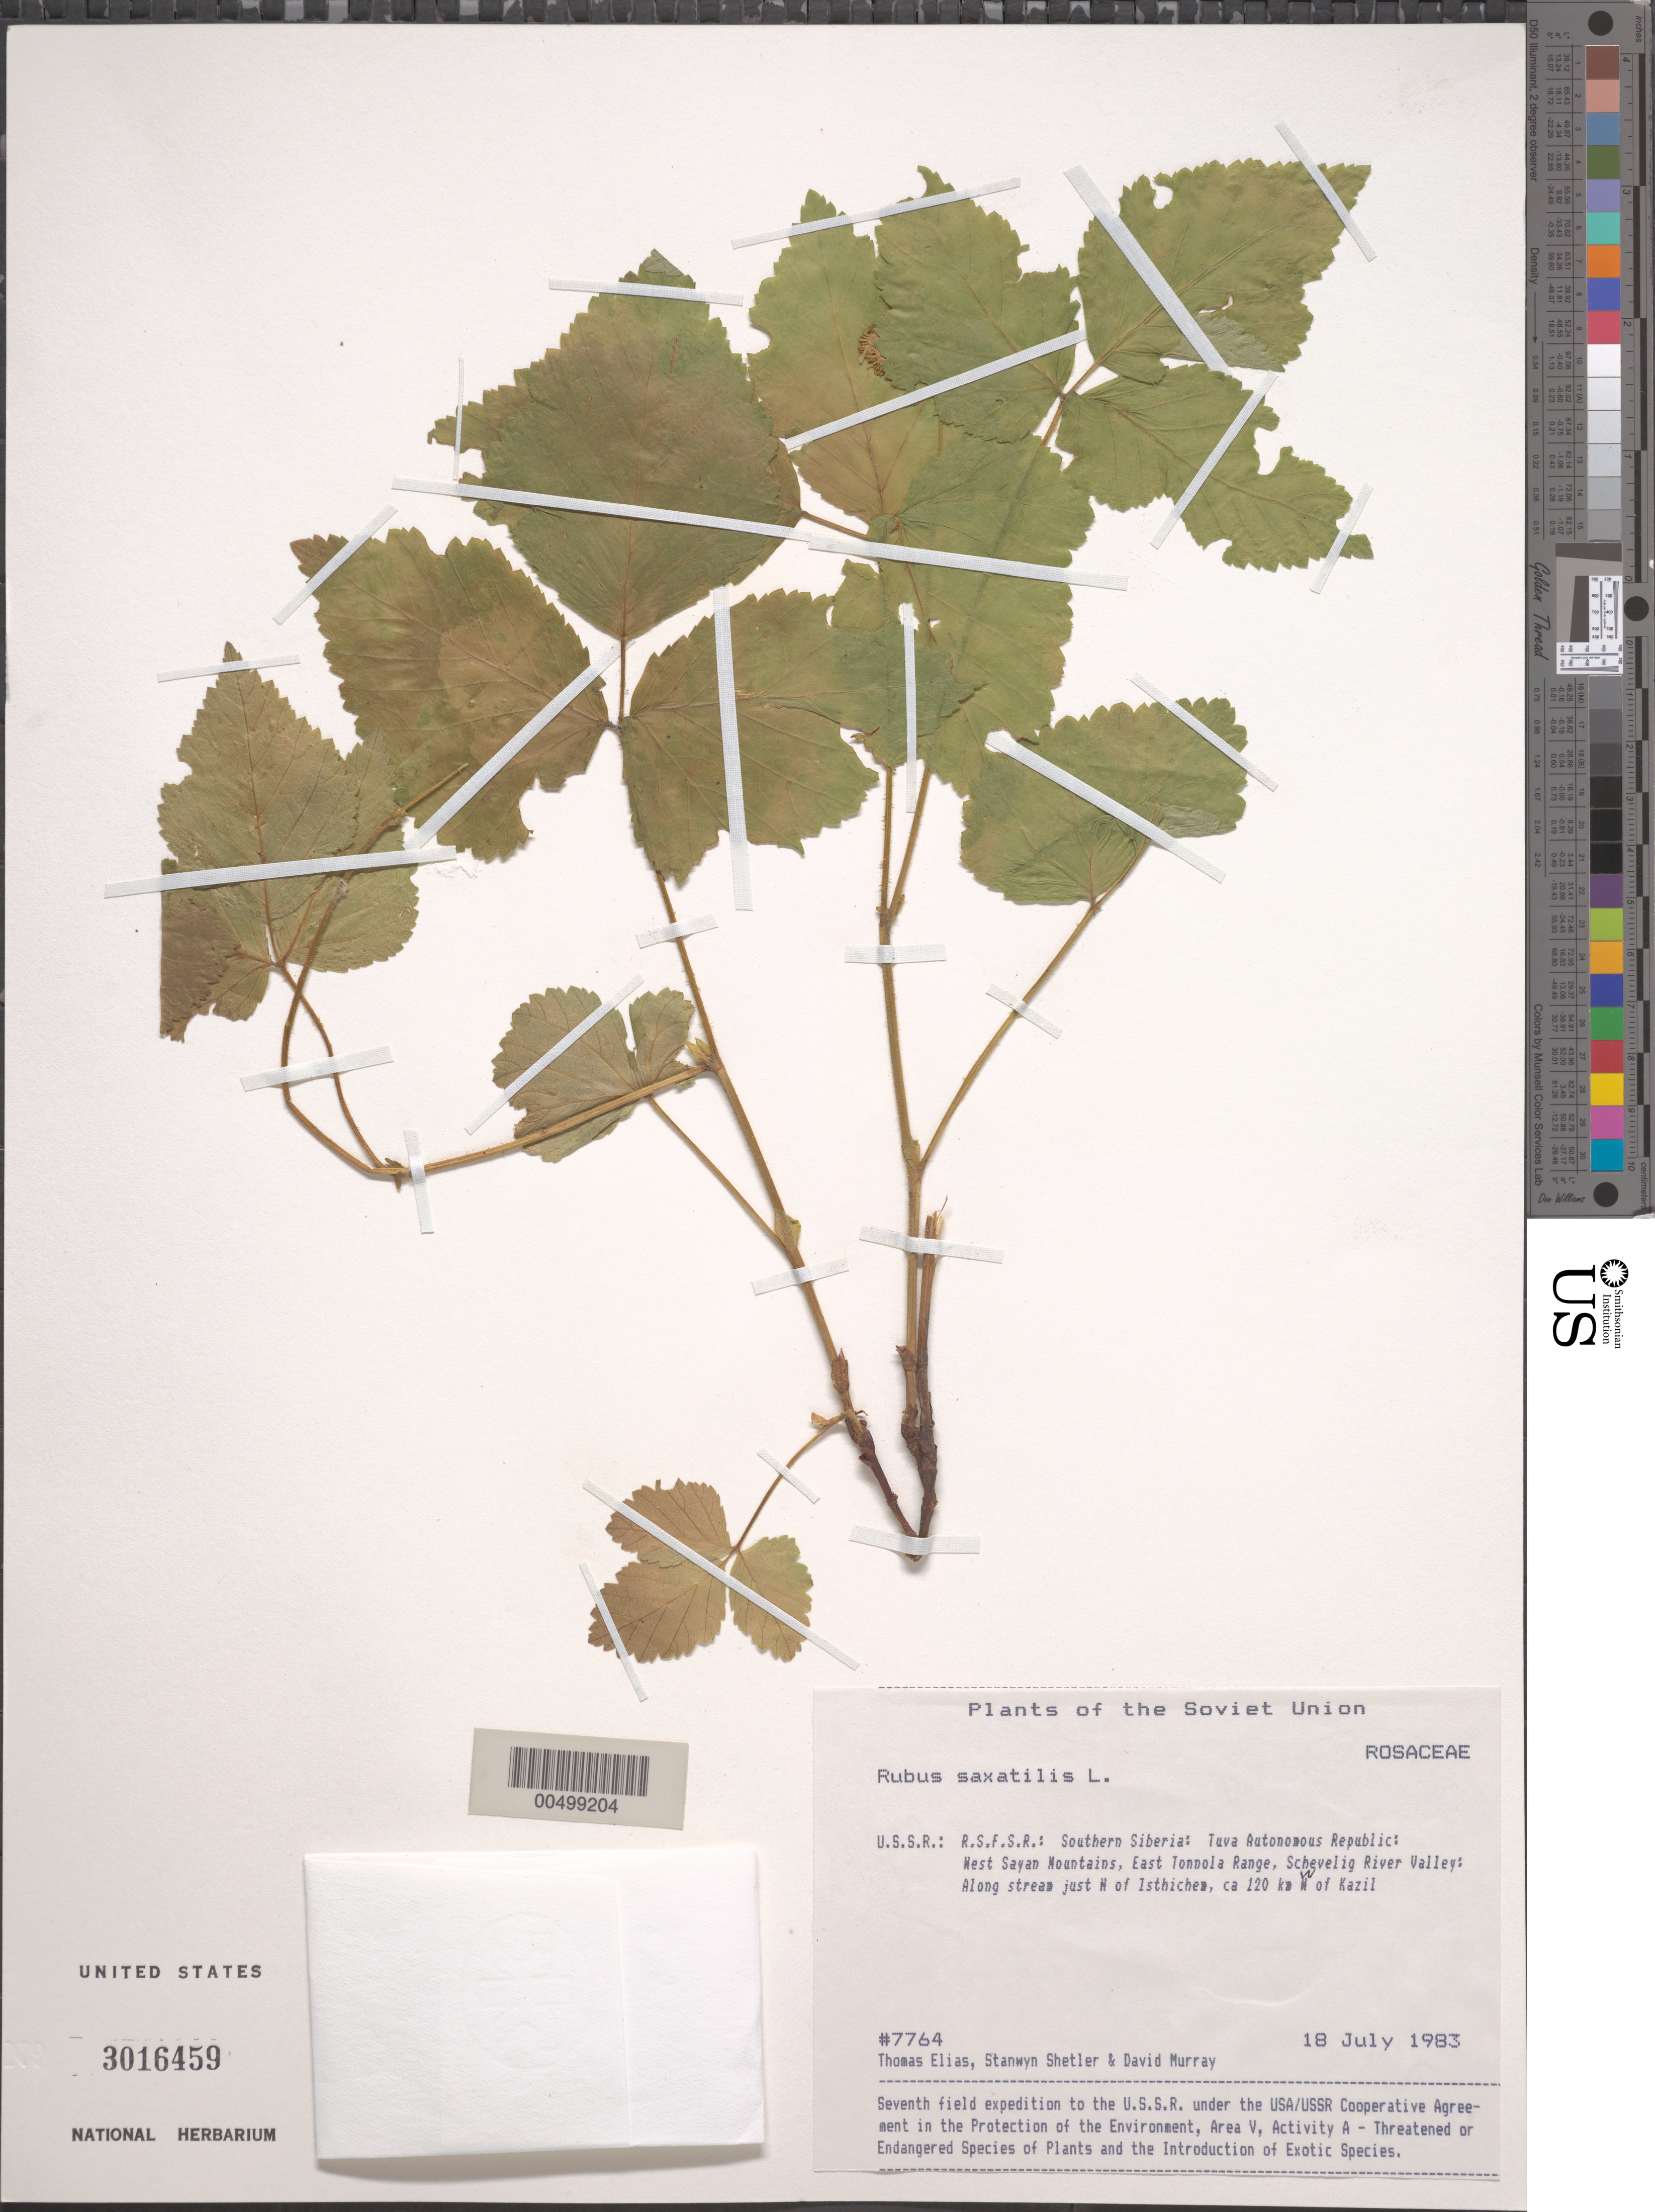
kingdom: Plantae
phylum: Tracheophyta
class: Magnoliopsida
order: Rosales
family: Rosaceae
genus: Rubus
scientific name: Rubus saxatilis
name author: L.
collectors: T. Elias, S. Shetler & D. F. Murray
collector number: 7764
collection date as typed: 18 Jul 1983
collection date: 1983-07-18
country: Russian Federation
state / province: Tuva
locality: West Sayan Mountains, E Tonnola [Tannu-Ola] Range, Schevelig River Valley, just N of Isthichem [Ishti-Khem], *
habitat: along stream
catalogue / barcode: US 3016459